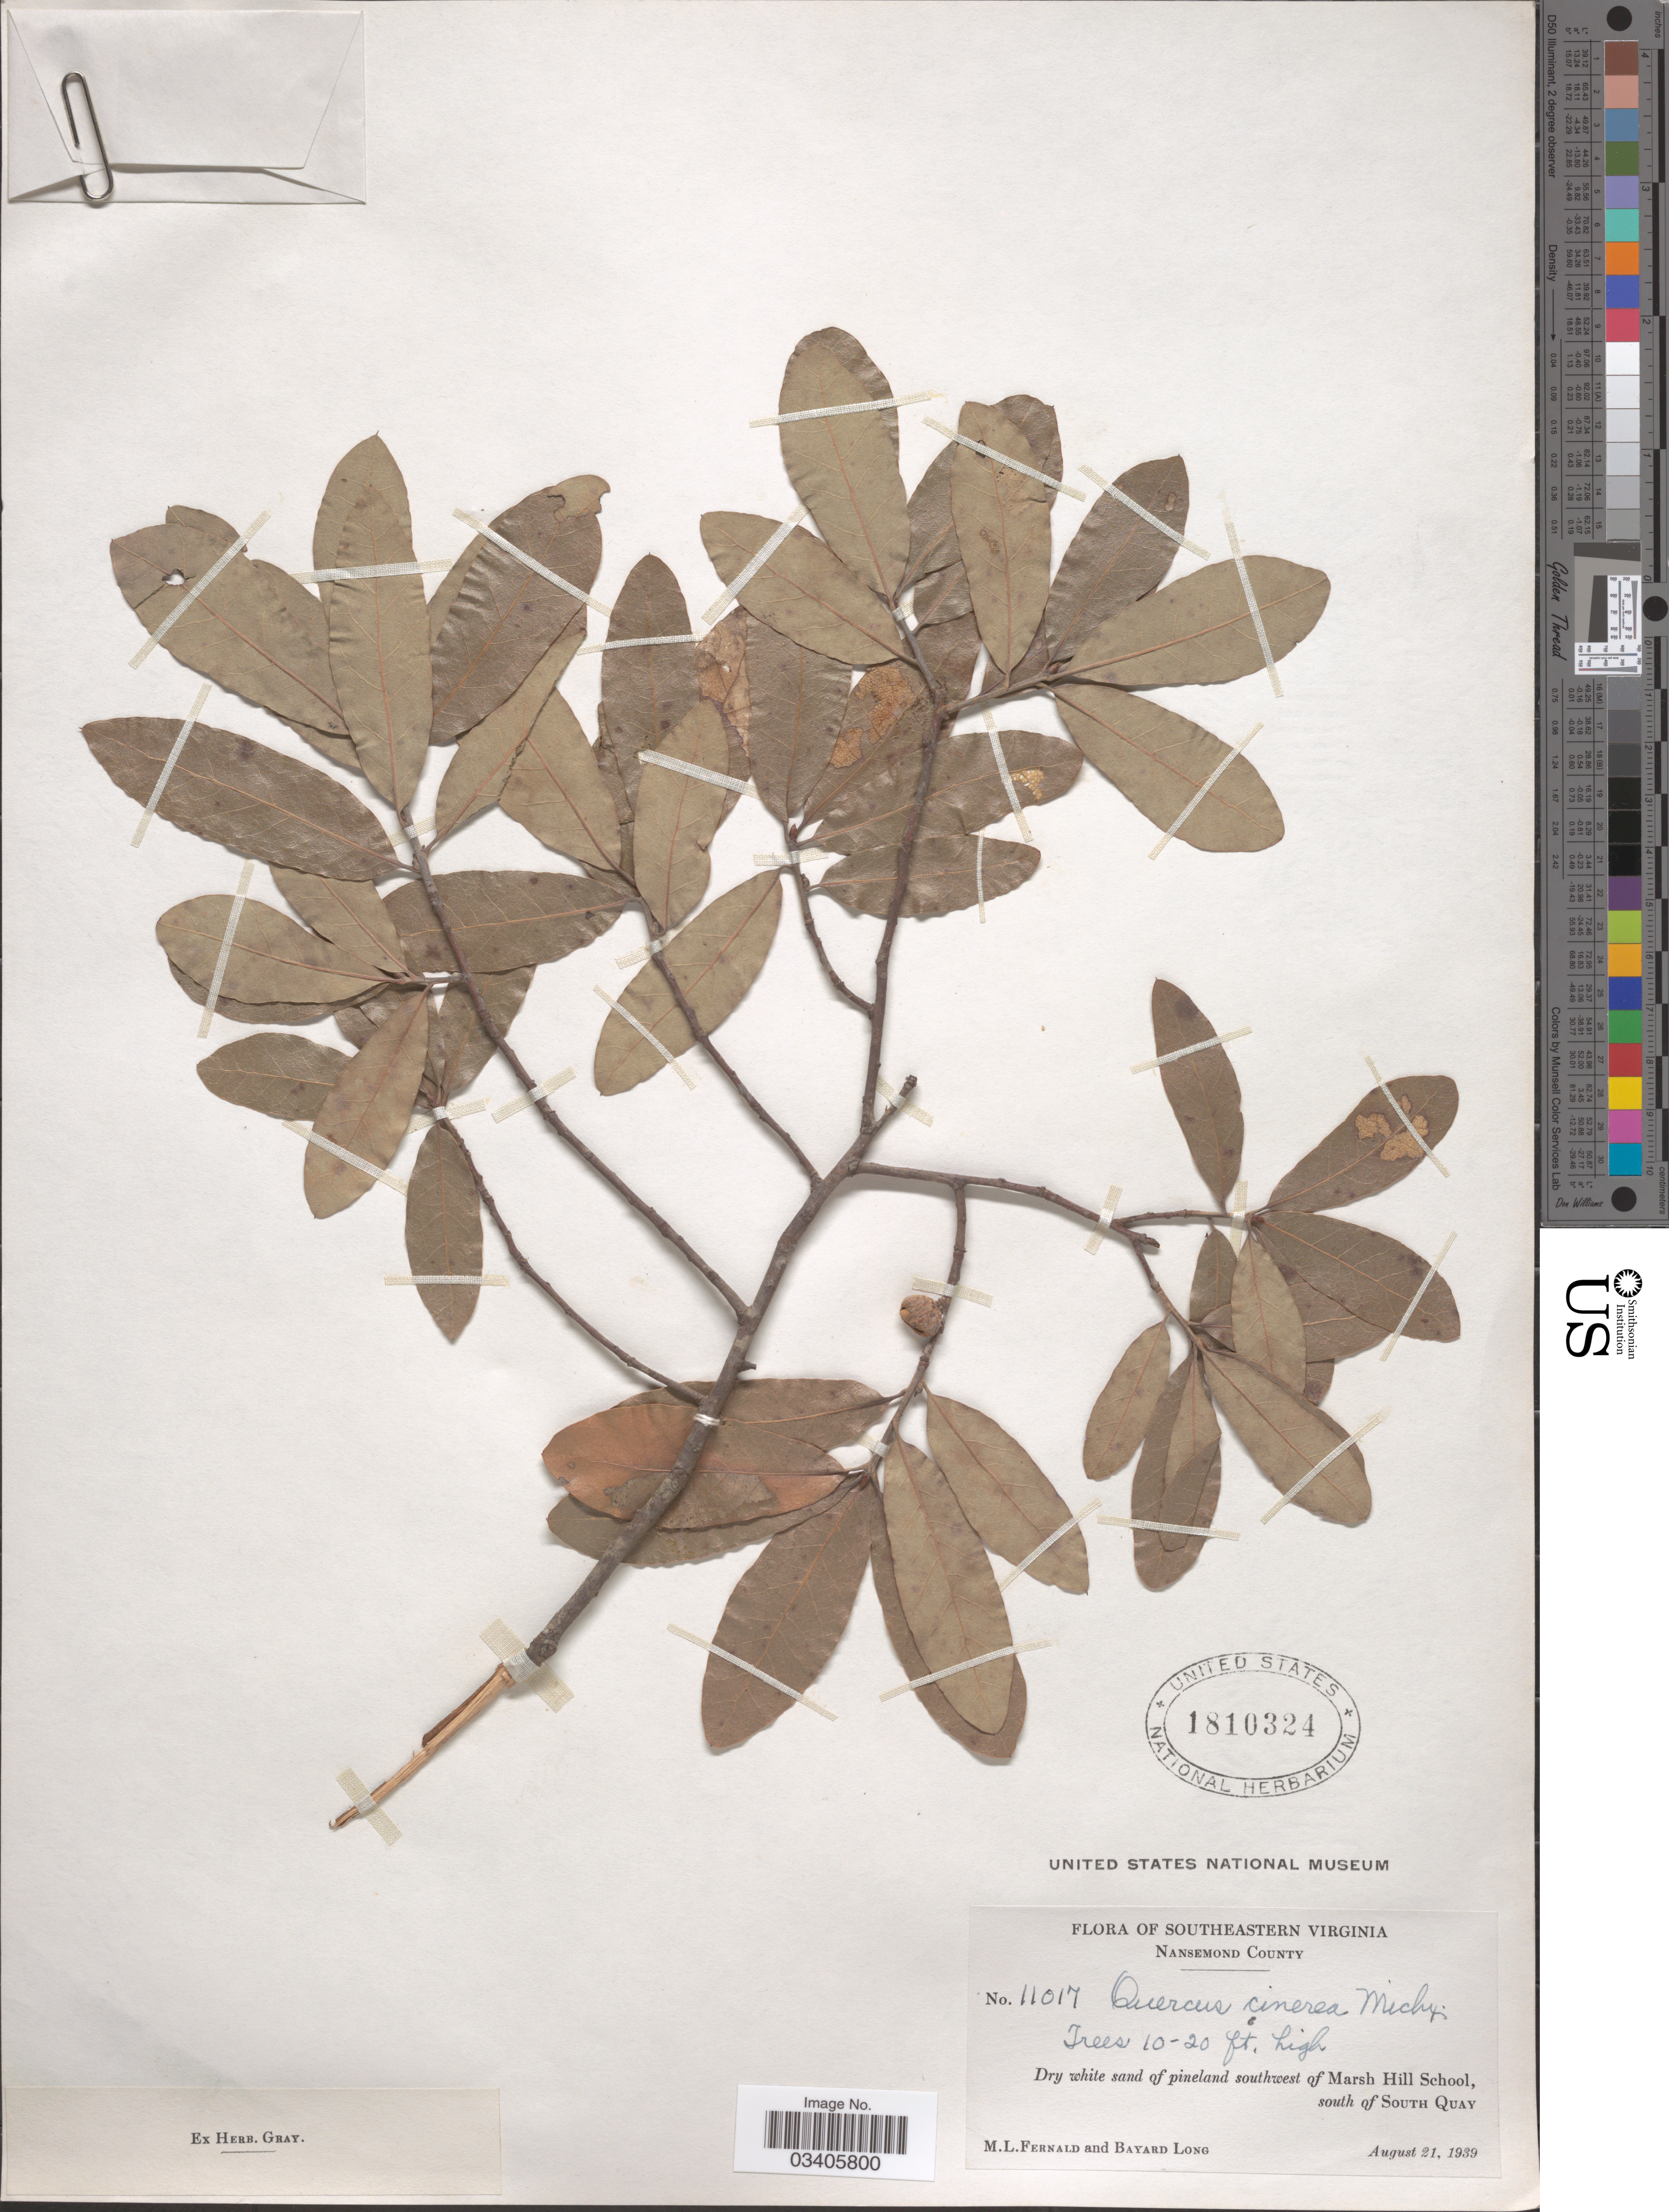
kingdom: Plantae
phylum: Tracheophyta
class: Magnoliopsida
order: Fagales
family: Fagaceae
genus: Quercus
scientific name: Quercus incana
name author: W. Bartram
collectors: M. L. Fernald & B. Long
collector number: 11017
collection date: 1939-08-21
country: United States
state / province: Virginia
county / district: City of Suffolk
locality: Southeastern Virginia. Nansemond County. Dry white sand of pineland southwest of Marsh Hill School, south of South Quay.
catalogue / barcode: US 1810324